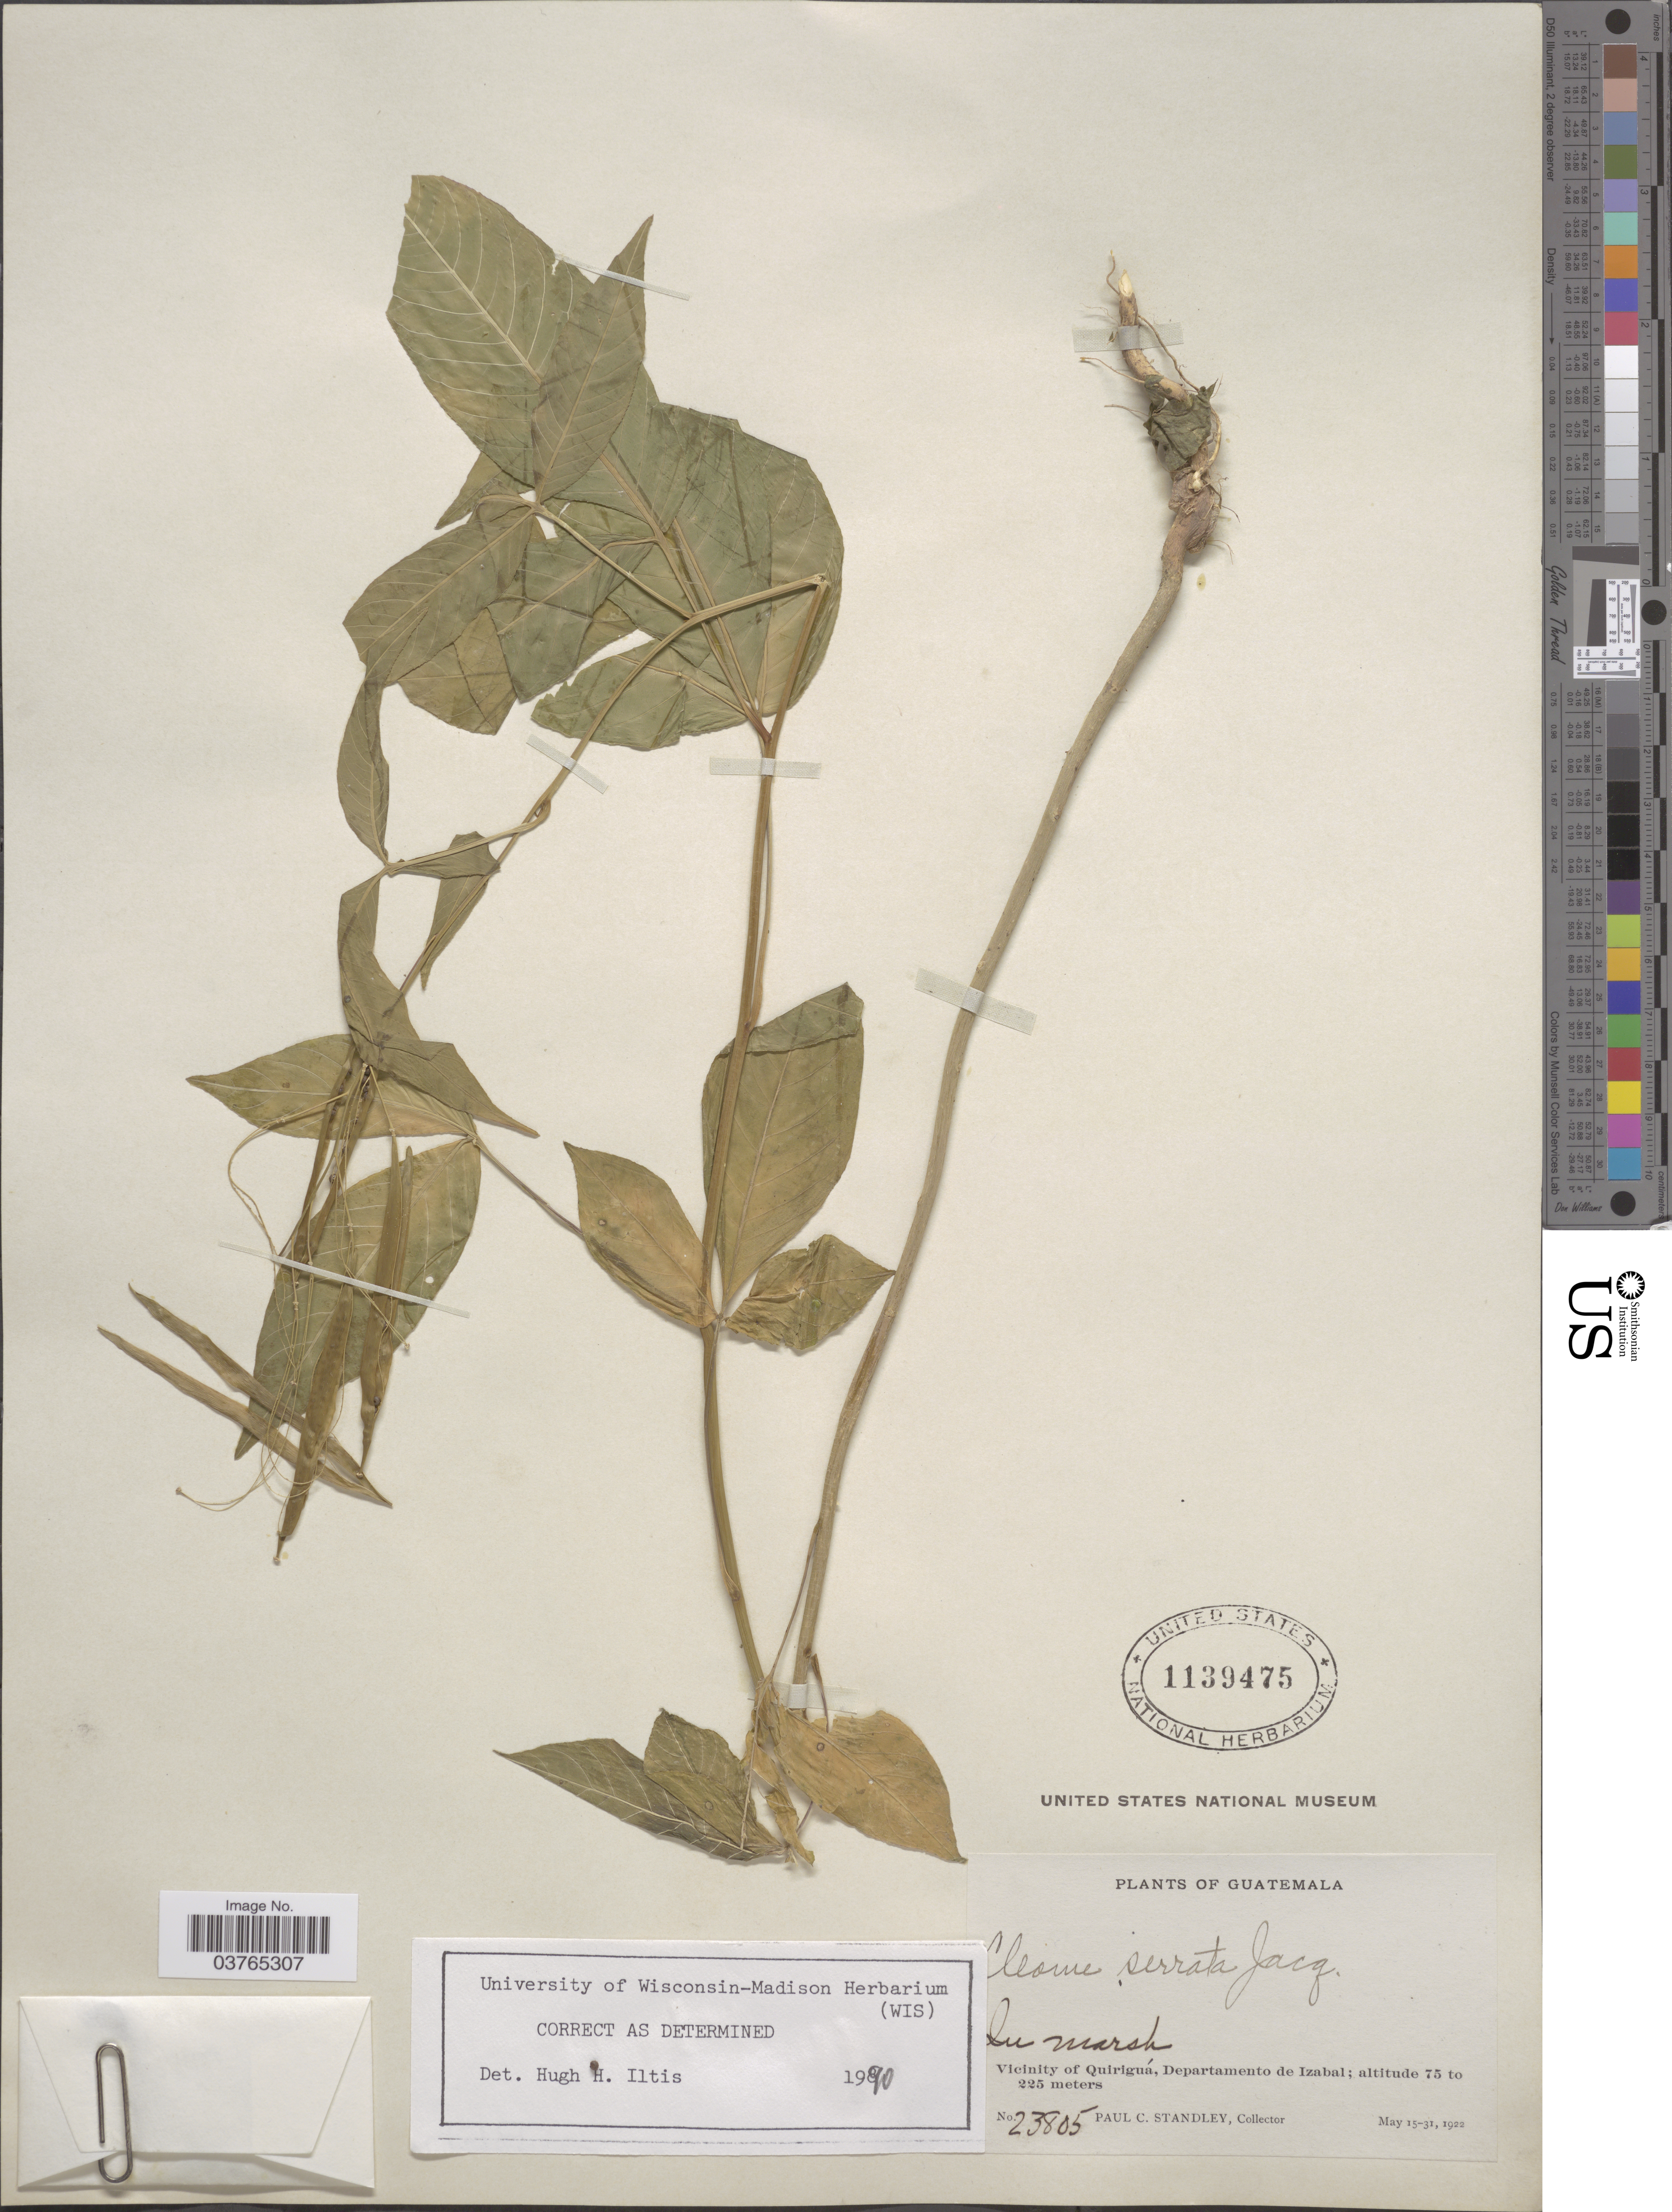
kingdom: Plantae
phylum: Tracheophyta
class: Magnoliopsida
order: Brassicales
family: Cleomaceae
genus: Cleoserrata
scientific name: Cleoserrata serrata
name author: (Jacq.) Iltis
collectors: P. C. Standley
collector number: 23805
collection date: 1922-05-15/1922-05-31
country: Guatemala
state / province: Izabal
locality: Vicinity of Quiriguá, Departamento de Izabal.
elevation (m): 75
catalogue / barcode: US 1139475